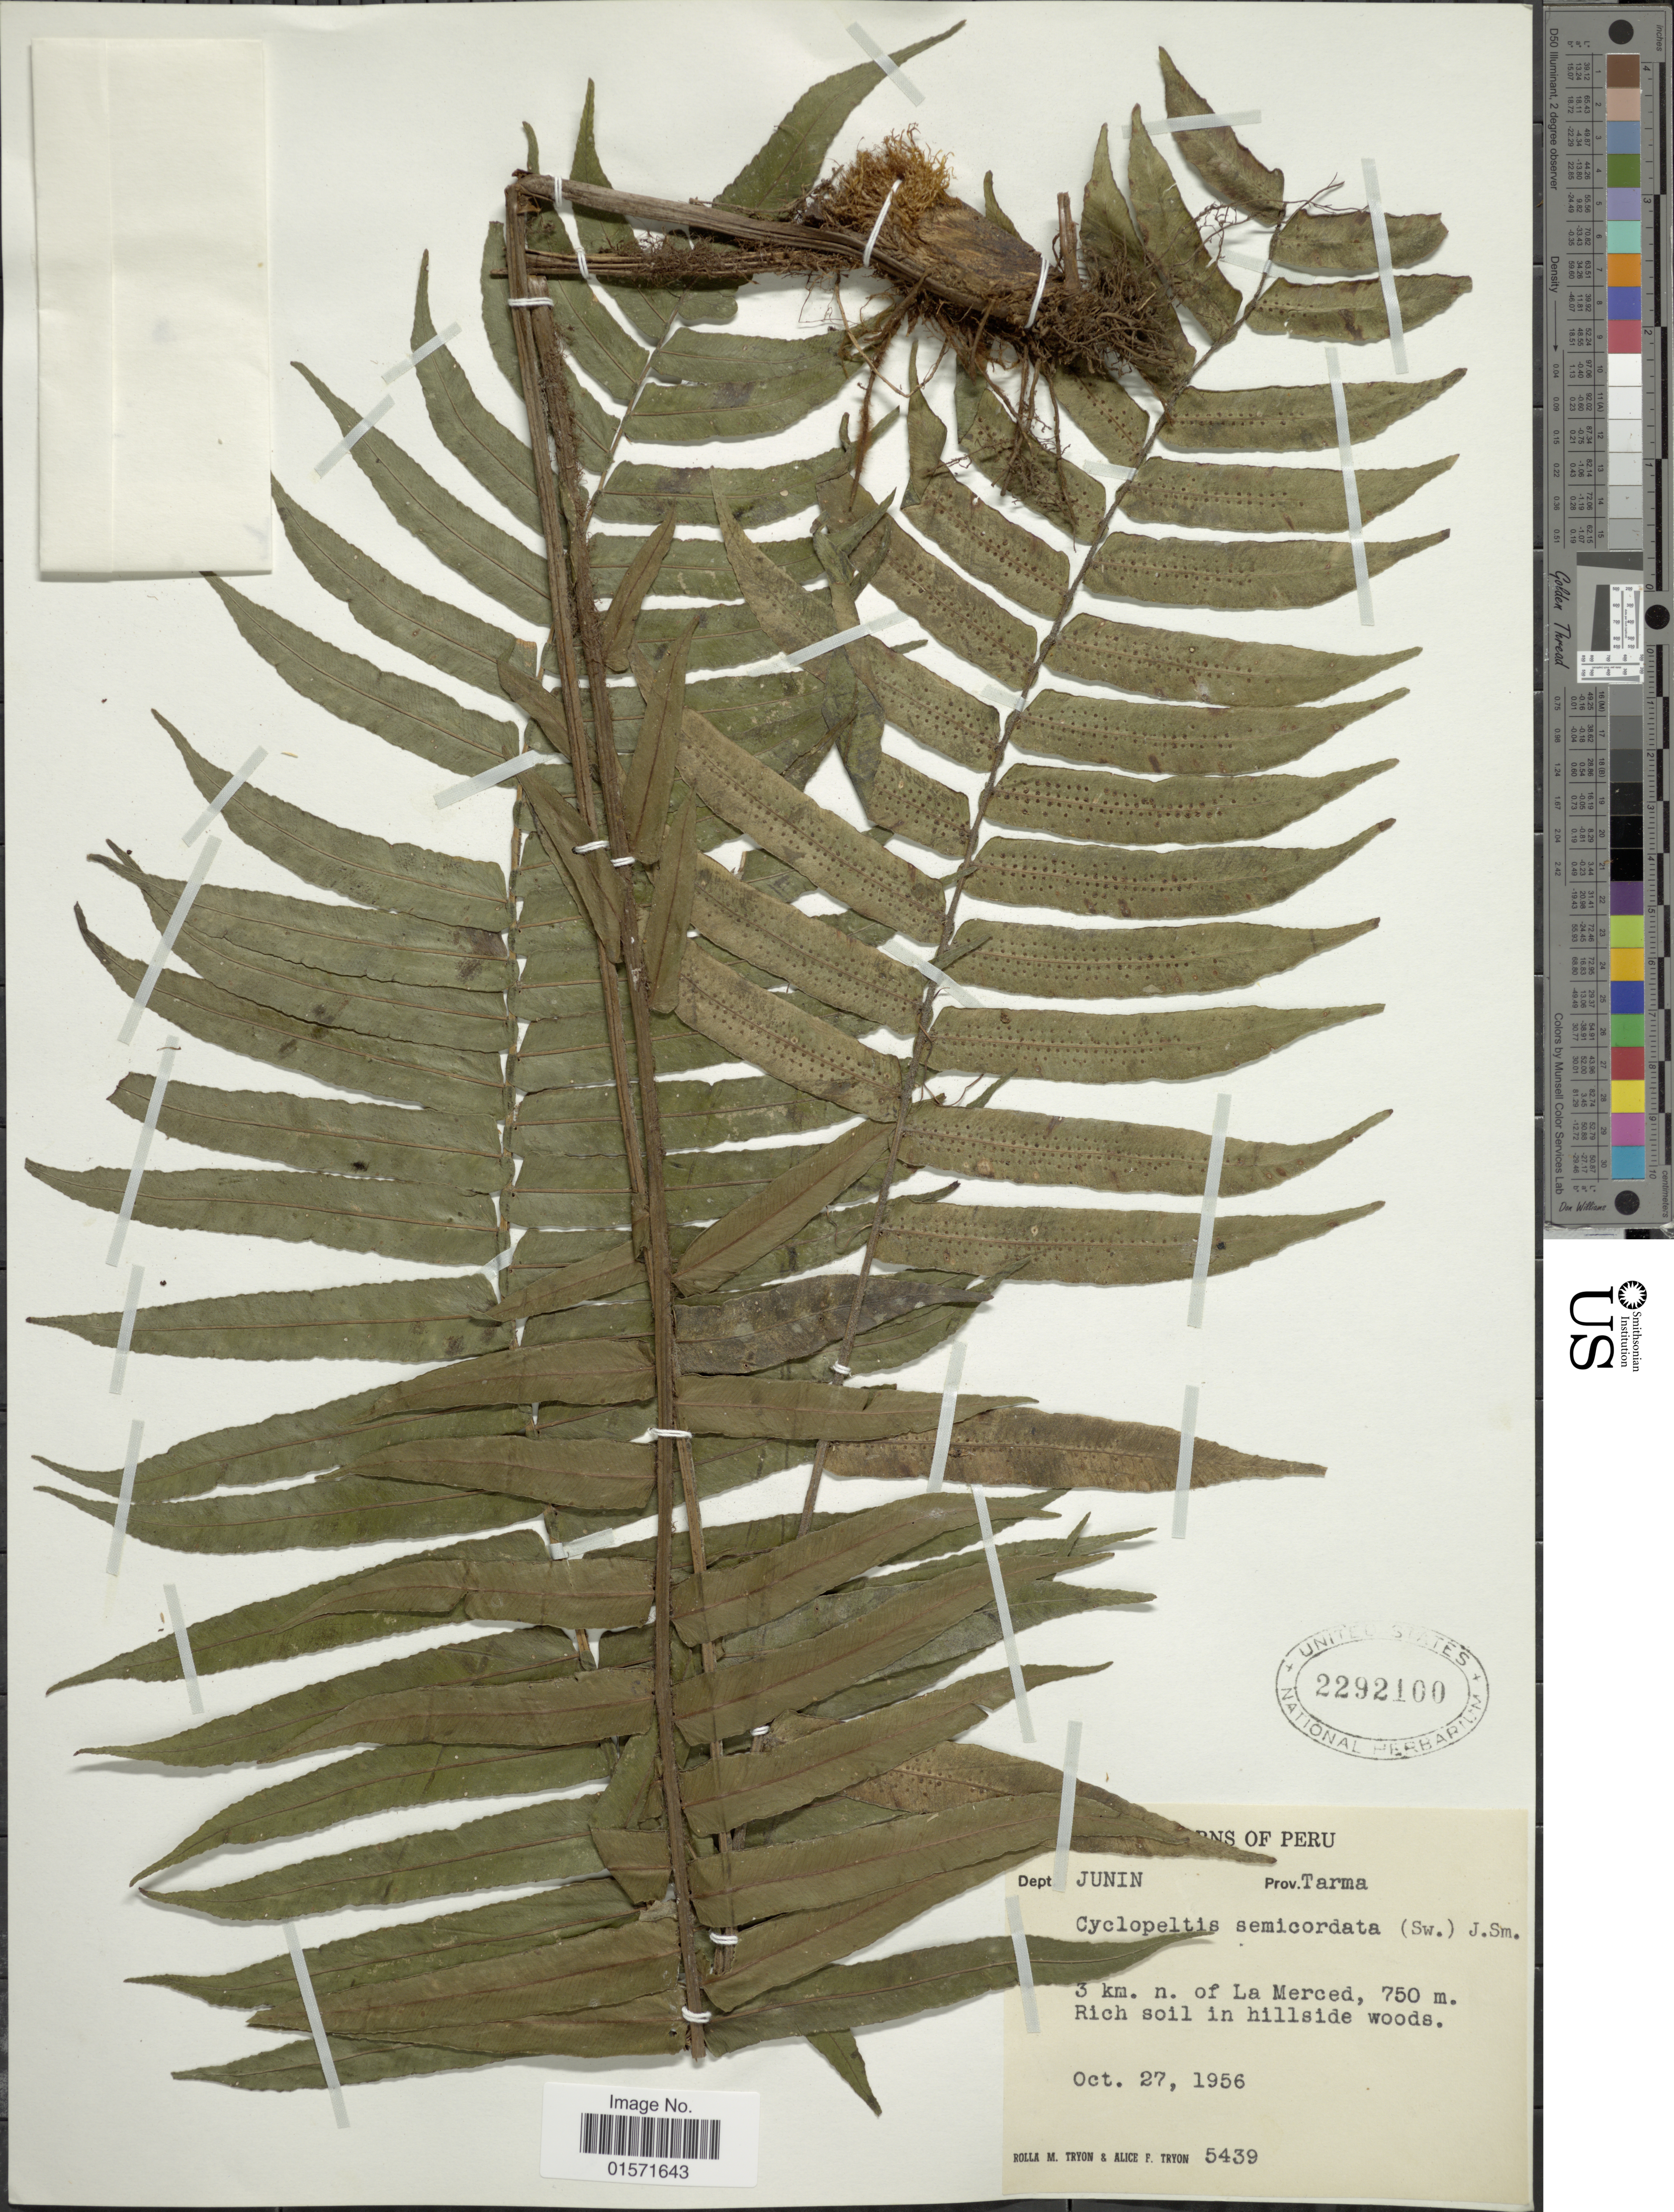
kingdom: Plantae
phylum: Tracheophyta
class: Polypodiopsida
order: Polypodiales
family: Lomariopsidaceae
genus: Cyclopeltis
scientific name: Cyclopeltis semicordata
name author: (Sw.) J. Sm.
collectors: R. M. Tryon & A. F. Tryon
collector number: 5439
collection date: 1956-10-27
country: Peru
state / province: Junín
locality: Dept. Junin. Prov. Tarma. 3 km. n. of La Merced,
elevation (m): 750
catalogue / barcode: US 2292100